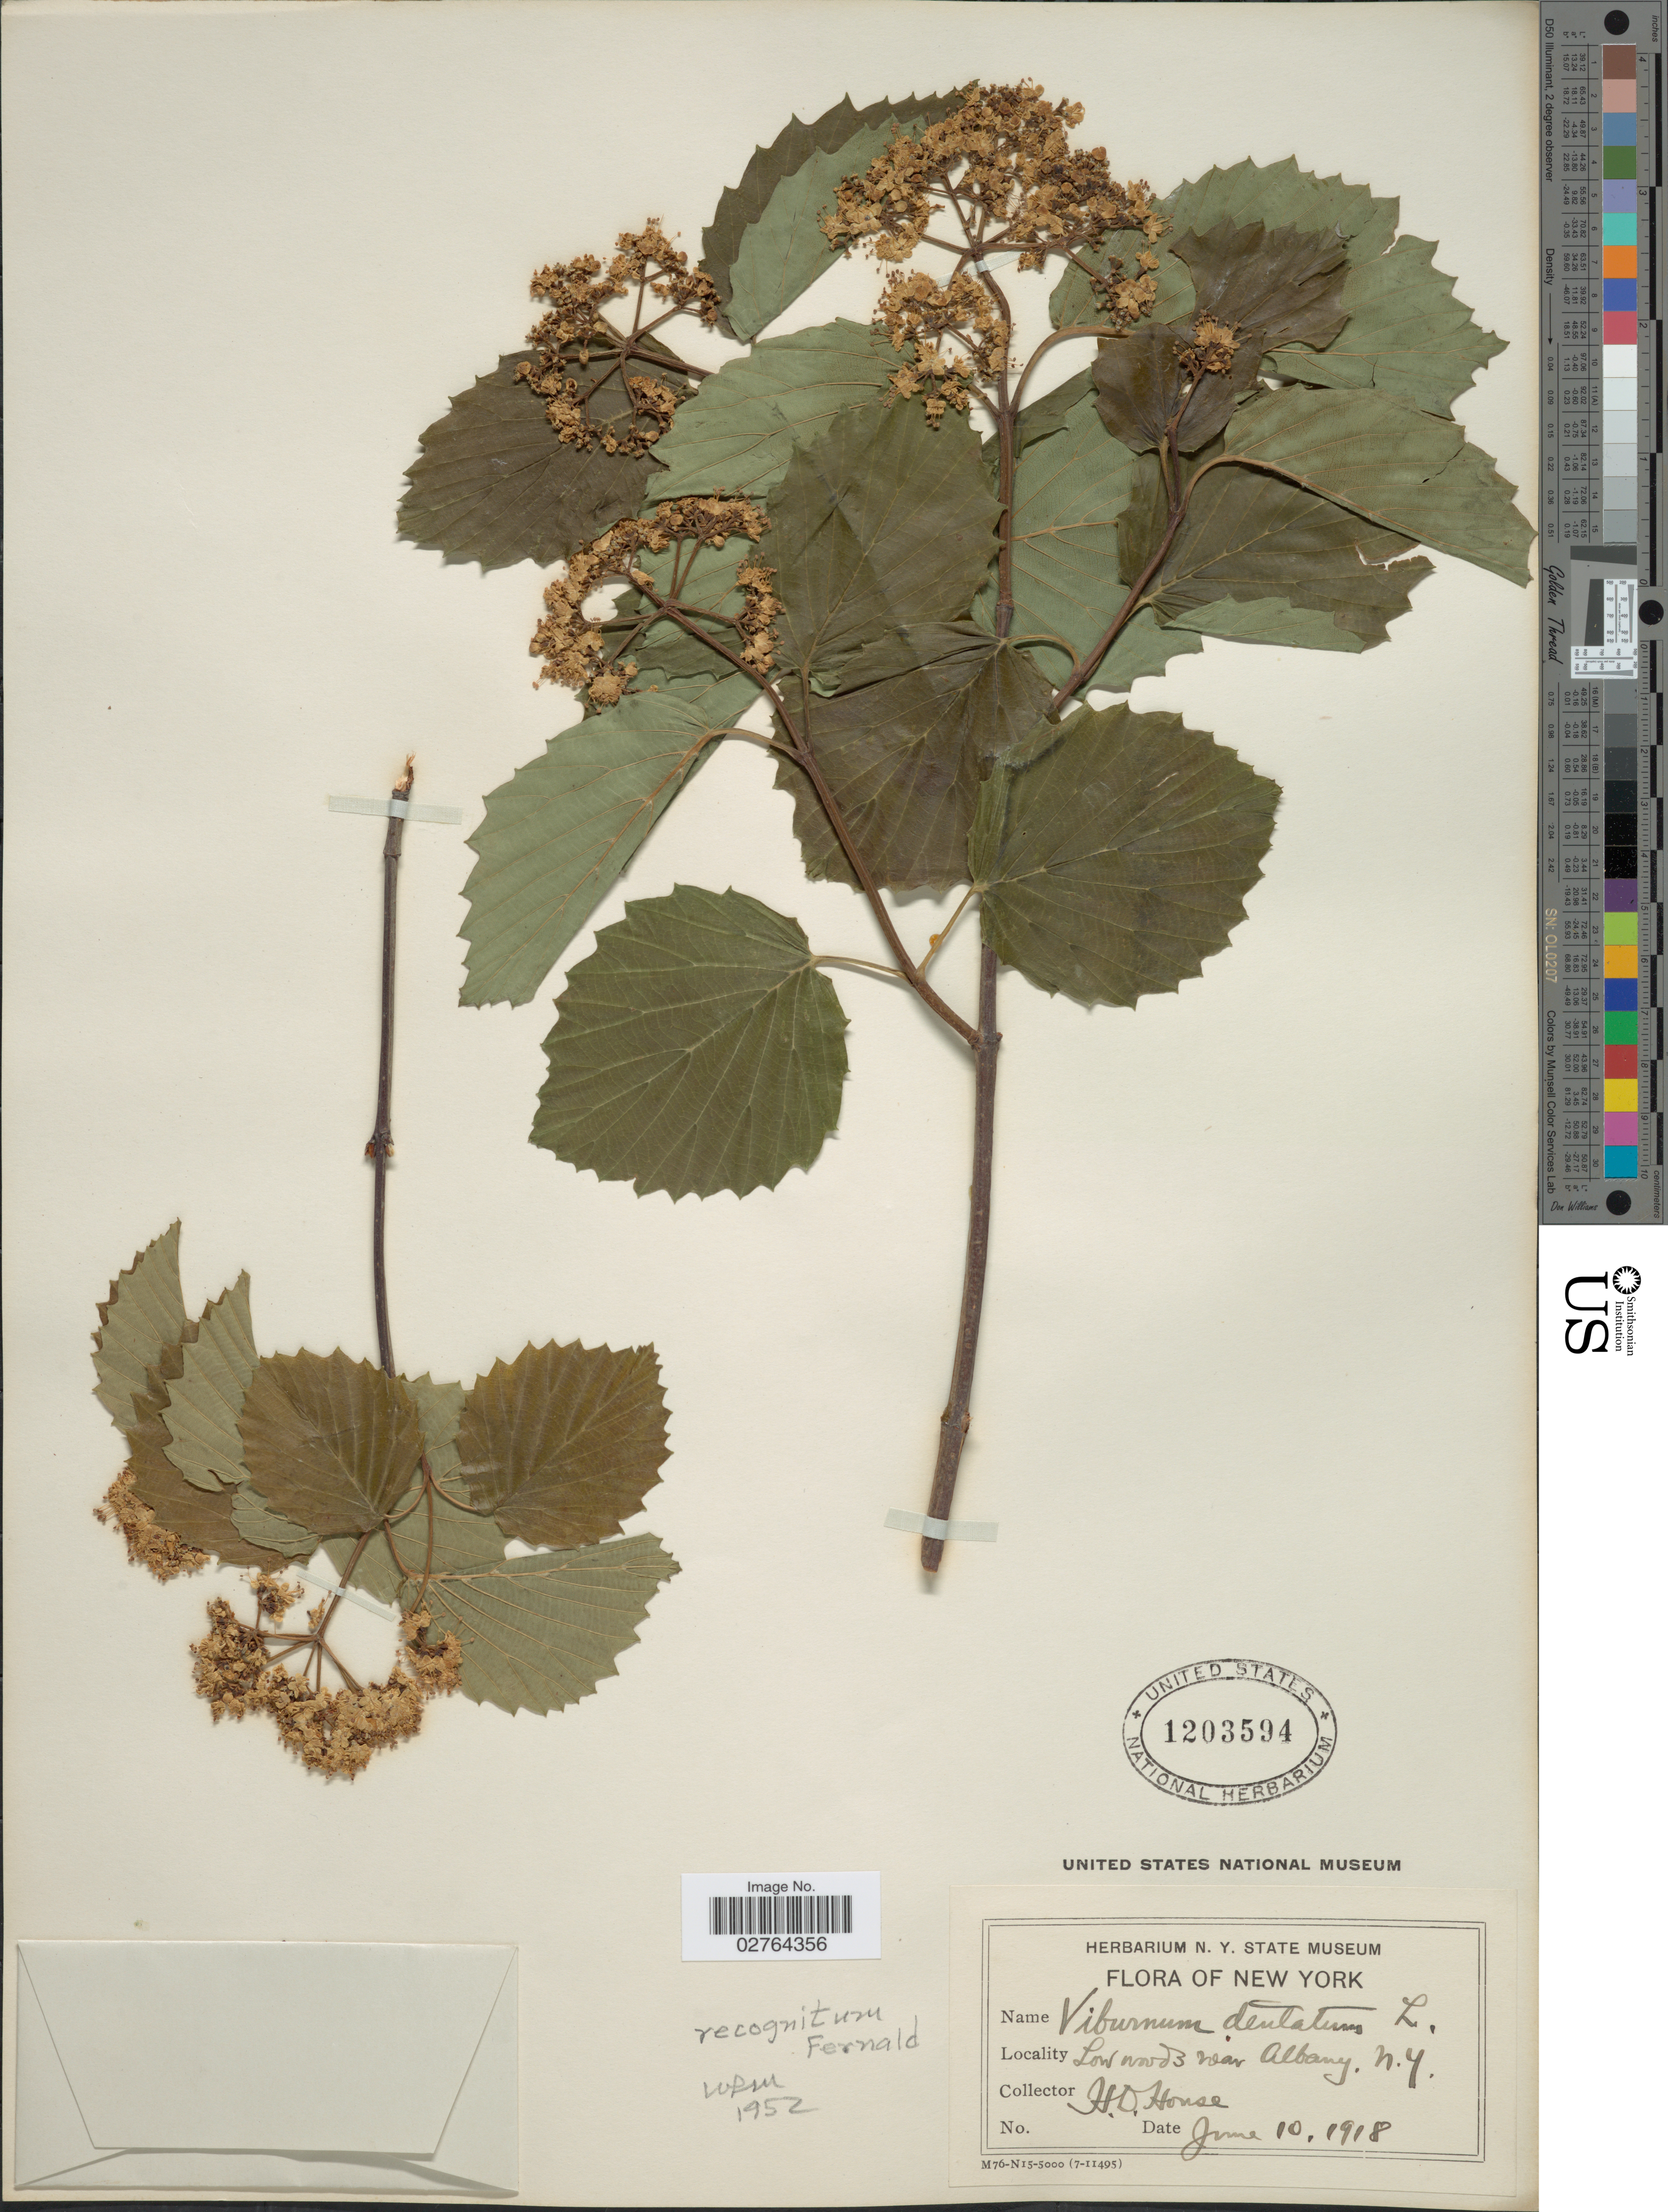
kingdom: Plantae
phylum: Tracheophyta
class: Magnoliopsida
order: Dipsacales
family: Viburnaceae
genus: Viburnum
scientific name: Viburnum recognitum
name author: Fernald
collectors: H. D. House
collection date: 1918-06-10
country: United States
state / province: New York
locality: Low woods near Albany.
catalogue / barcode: US 1203594